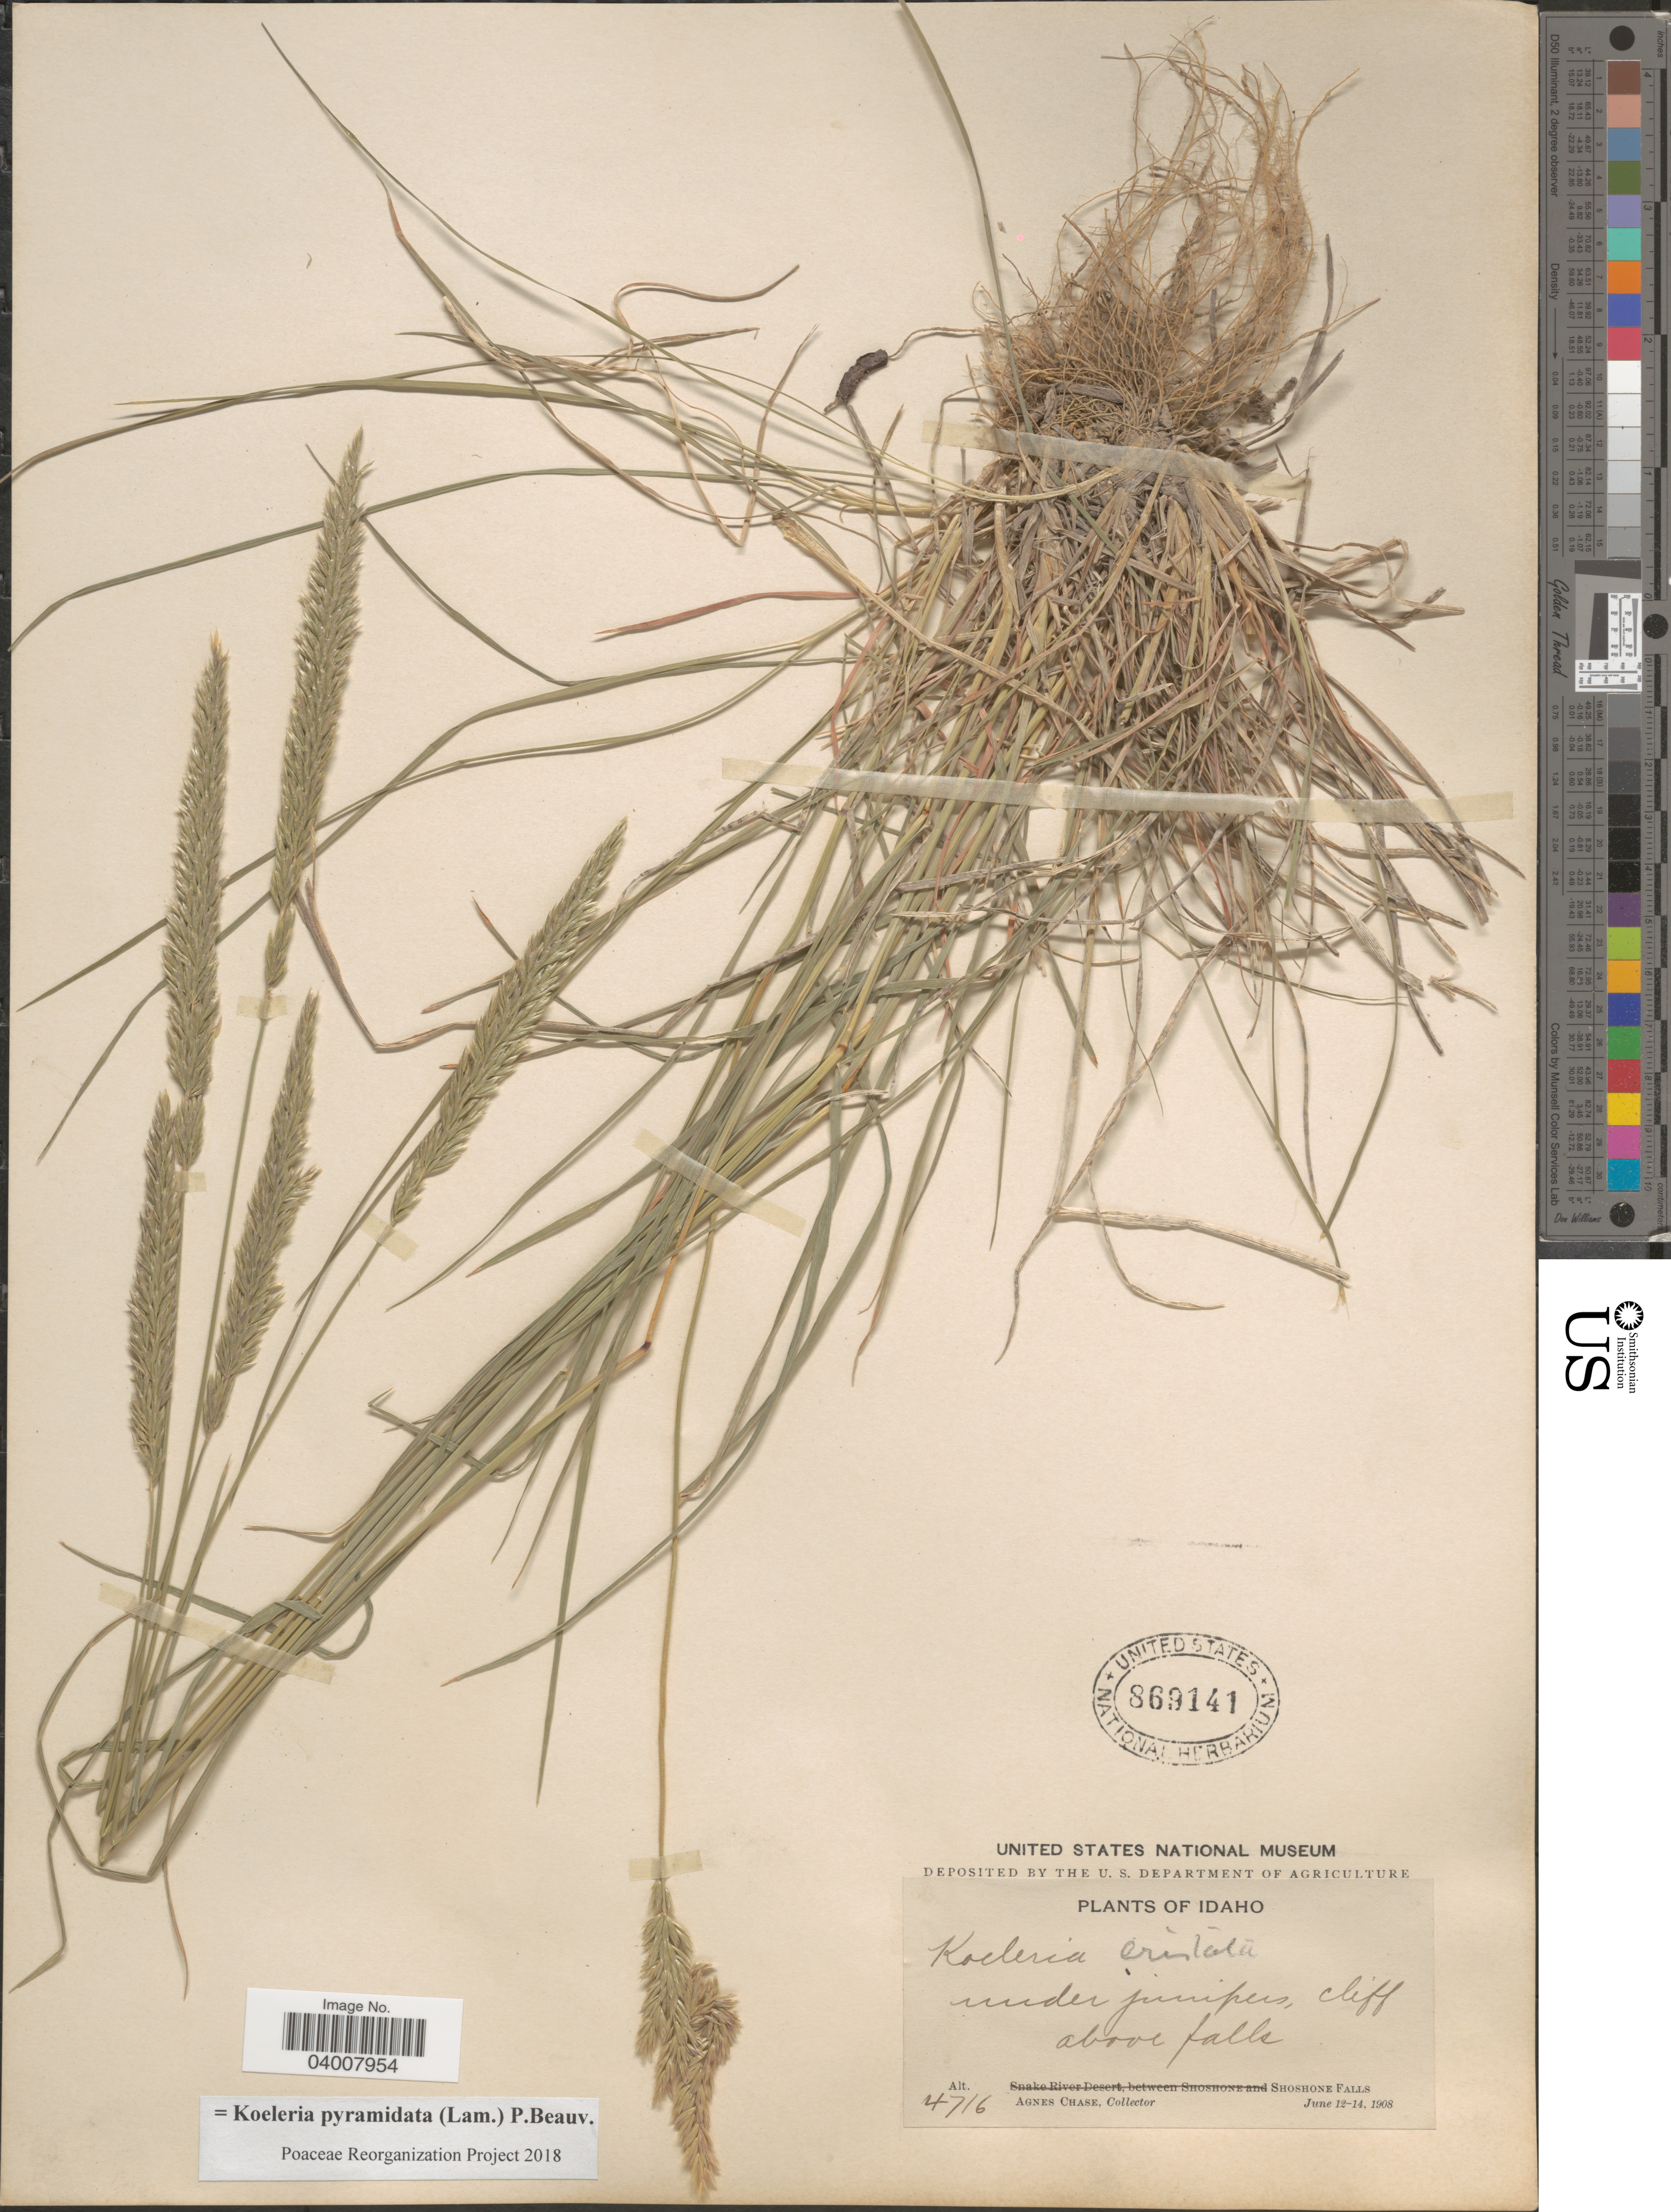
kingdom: Plantae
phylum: Tracheophyta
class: Liliopsida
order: Poales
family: Poaceae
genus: Koeleria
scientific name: Koeleria pyramidata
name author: (Lam.) P. Beauv.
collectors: A. Chase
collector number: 4716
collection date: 1908-06-12/1908-06-14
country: United States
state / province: Idaho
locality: Under junipers, cliff above falls. Shoshone Falls.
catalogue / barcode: US 869141